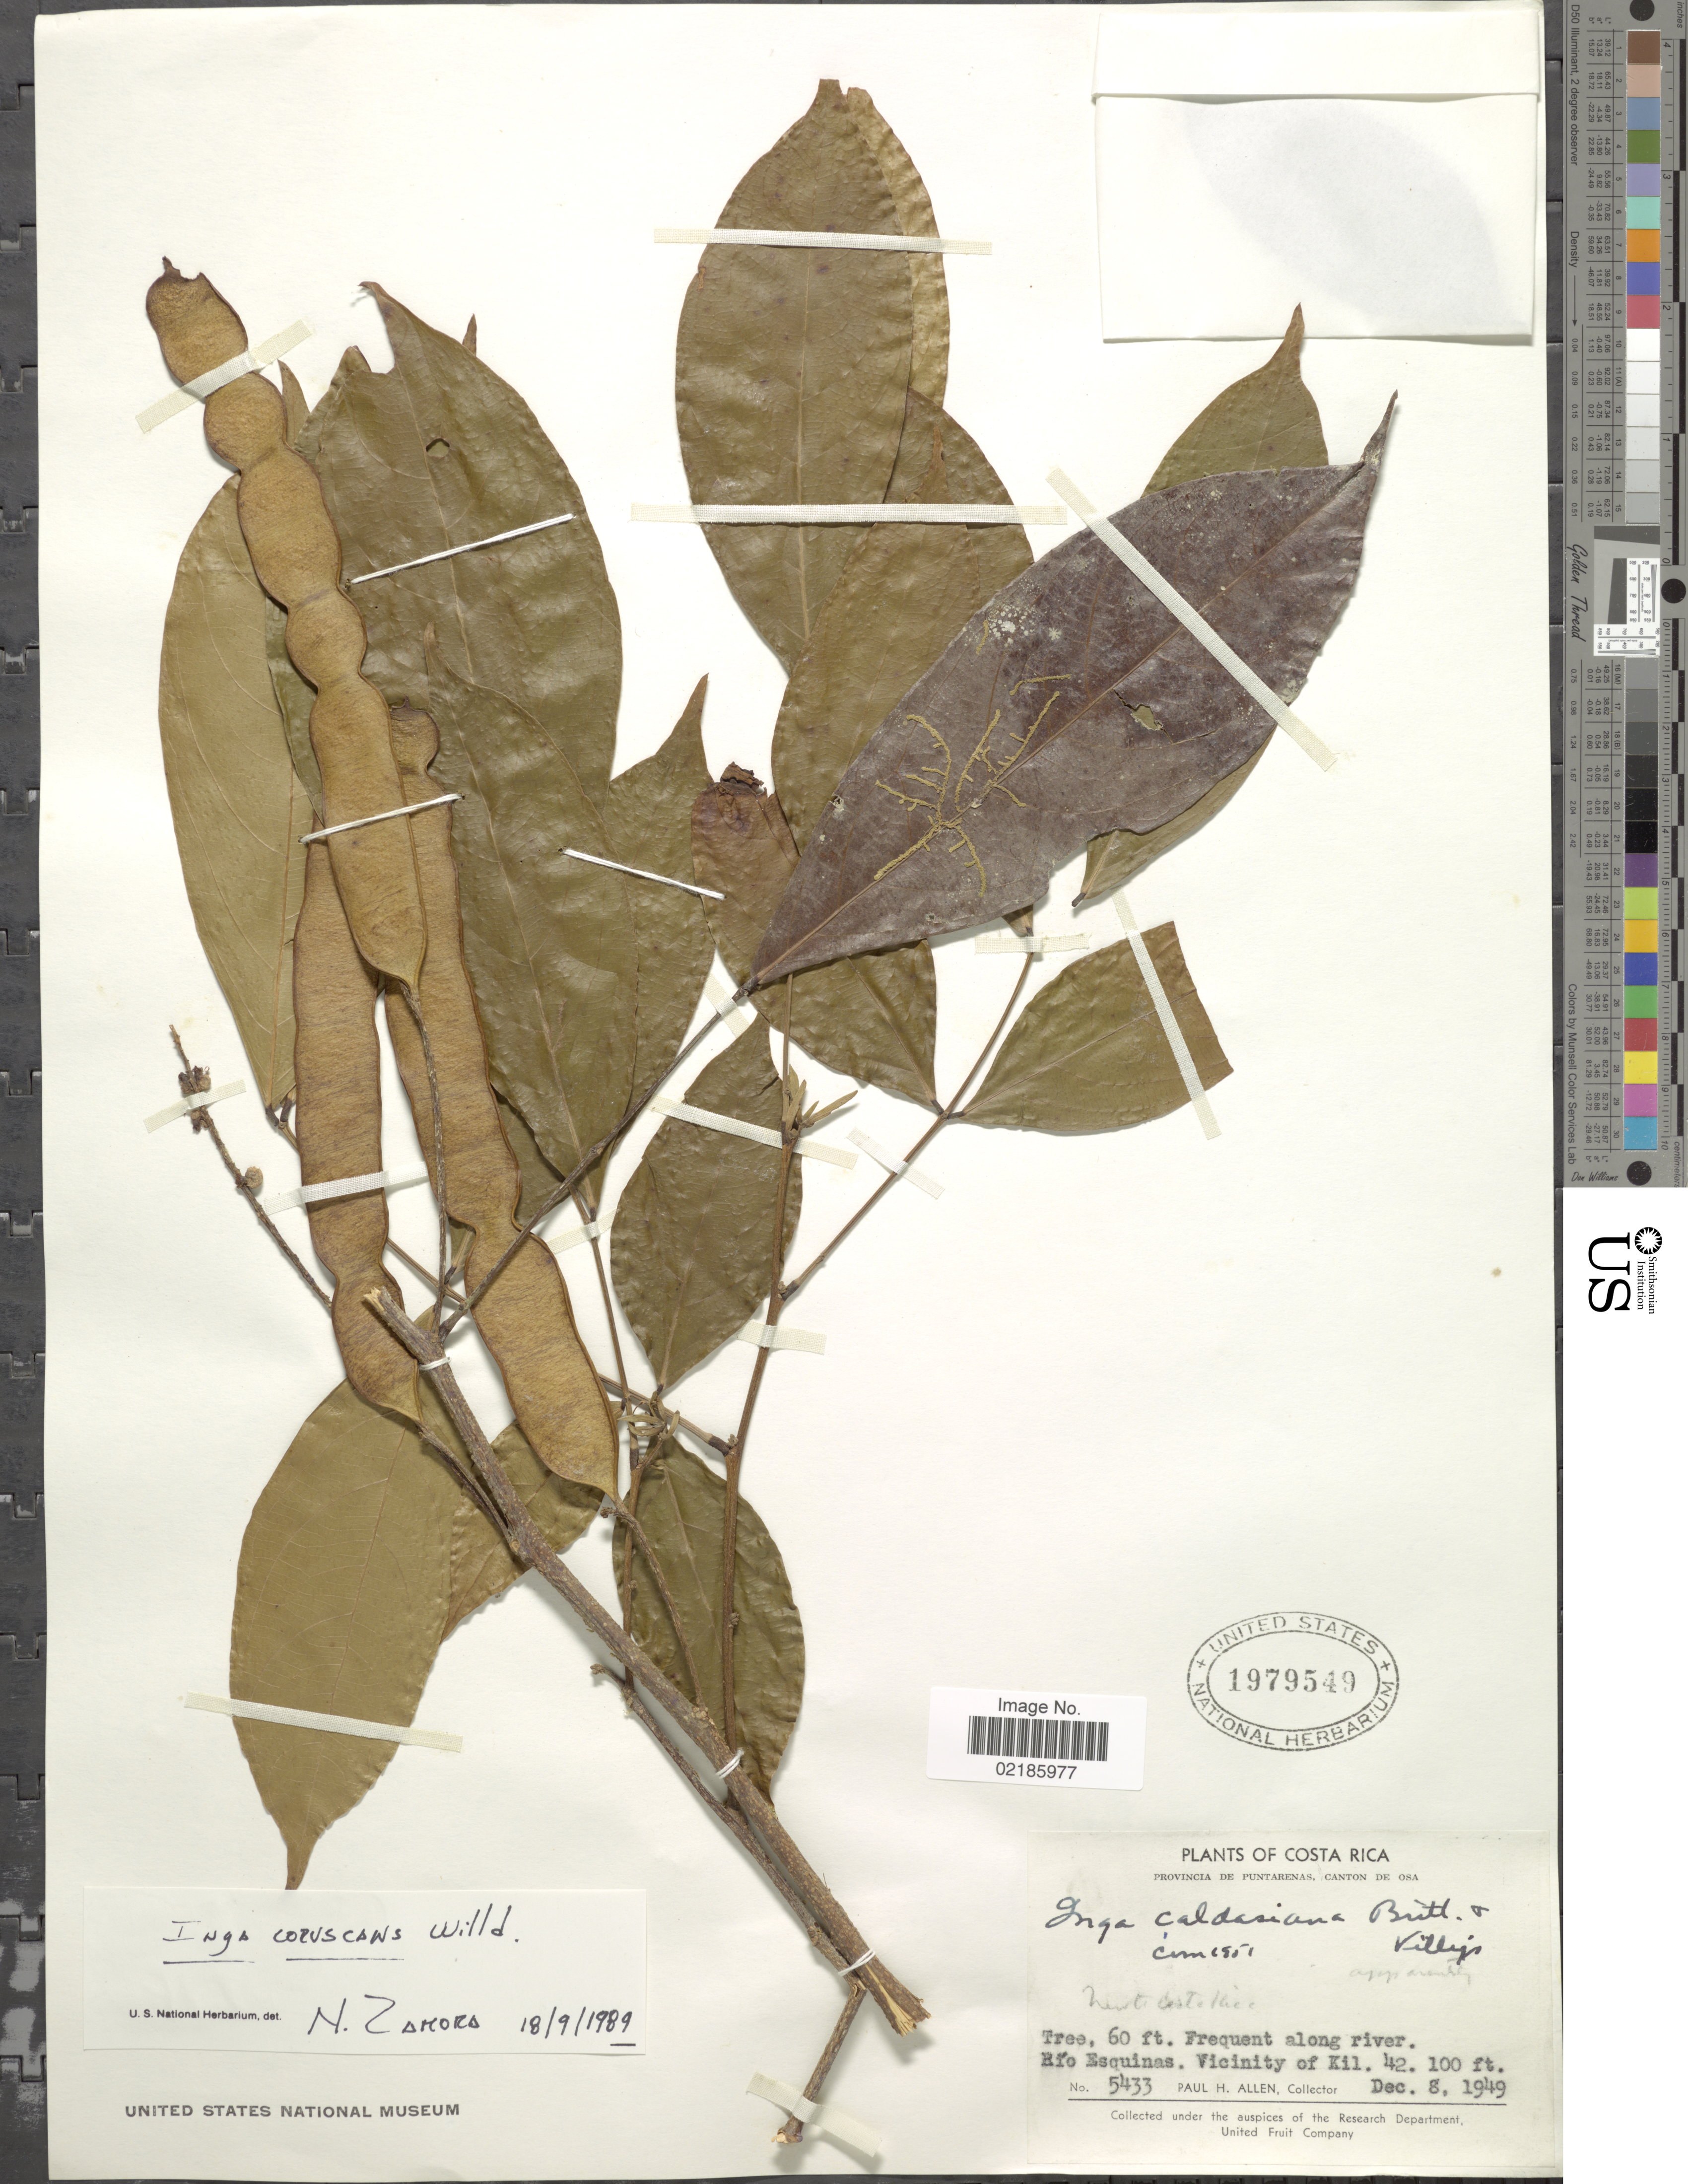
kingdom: Plantae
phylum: Tracheophyta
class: Magnoliopsida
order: Fabales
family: Fabaceae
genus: Inga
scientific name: Inga coruscans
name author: Humb. & Bonpl. ex Willd.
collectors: P. H. Allen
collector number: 5433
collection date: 1949-12-08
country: Costa Rica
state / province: Puntarenas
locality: Canton de Osa. Rio Esquinas. Vicinity of Kil. 42.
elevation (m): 30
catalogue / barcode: US 1979549